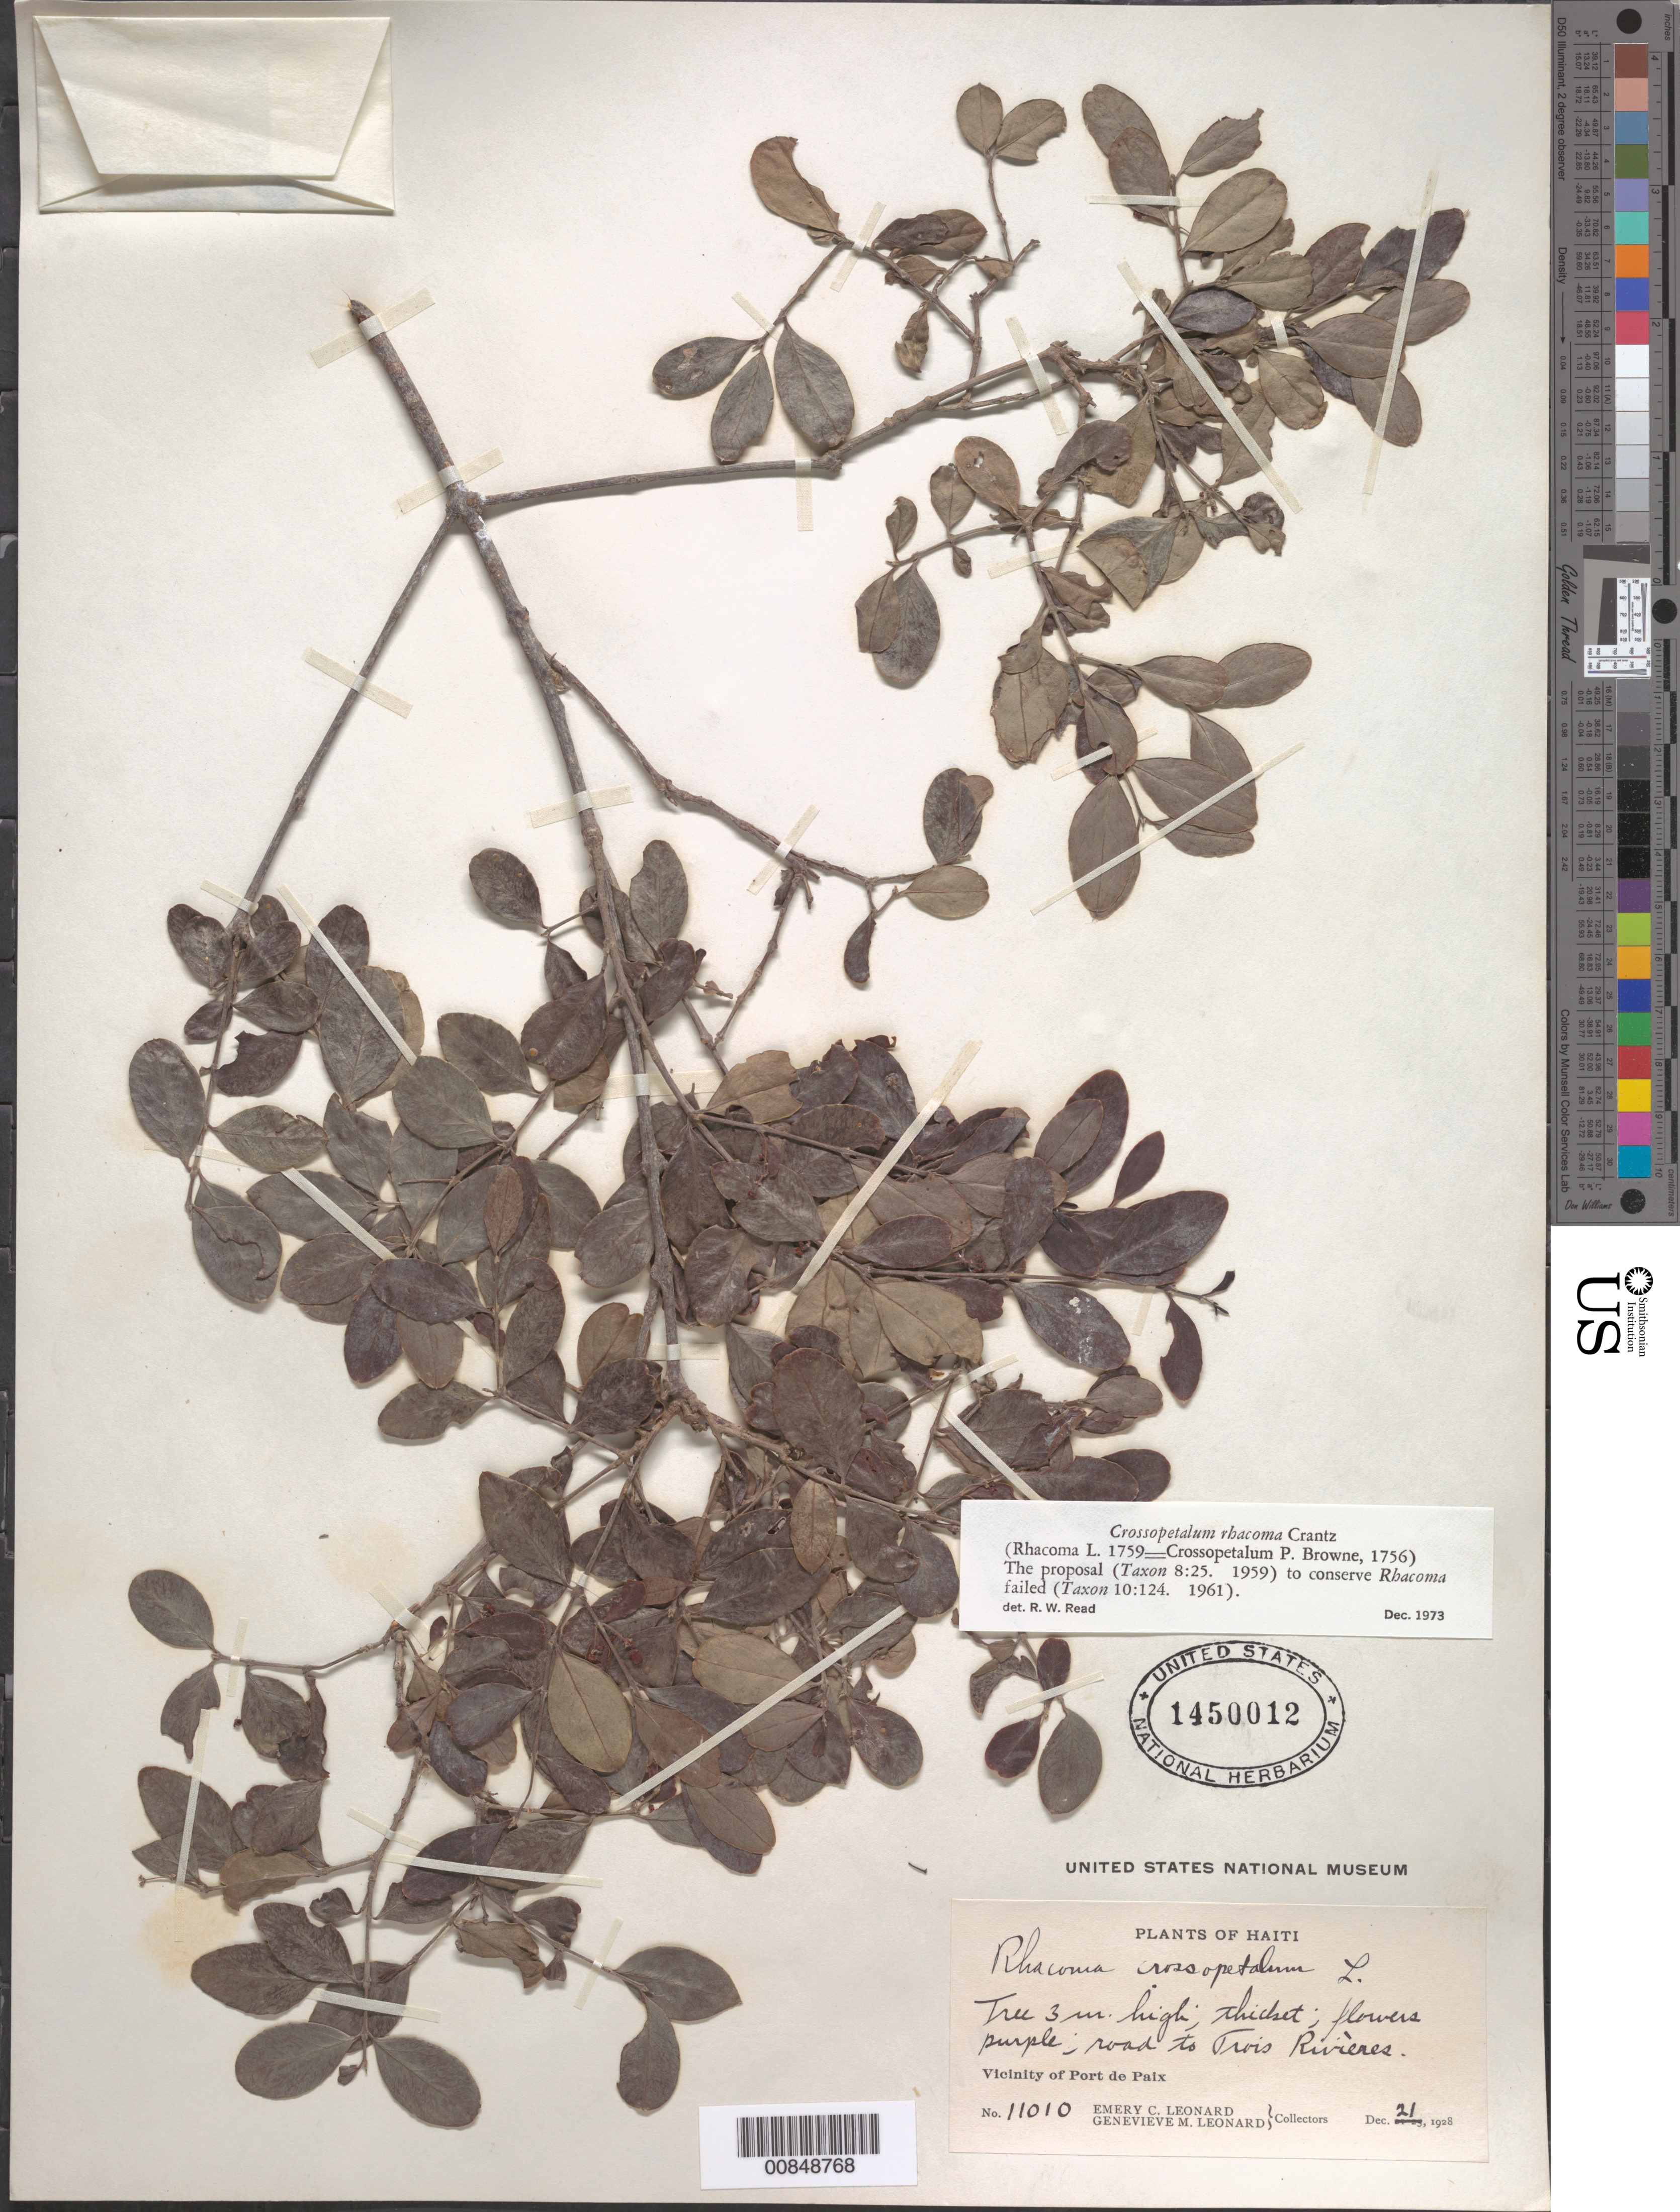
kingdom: Plantae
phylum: Tracheophyta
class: Magnoliopsida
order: Celastrales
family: Celastraceae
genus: Crossopetalum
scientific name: Crossopetalum rhacoma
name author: Crantz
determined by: Read, Robert W., (US), NMNH (UNITED STATES)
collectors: E. C. Leonard & G. M. Leonard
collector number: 11010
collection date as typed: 21 Dec 1928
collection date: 1928-12-21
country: Haiti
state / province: Nord-Ouest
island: Hispaniola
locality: Vicinity of Port-de-Paix, road to Trois Rivières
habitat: Thicket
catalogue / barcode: US 1450012